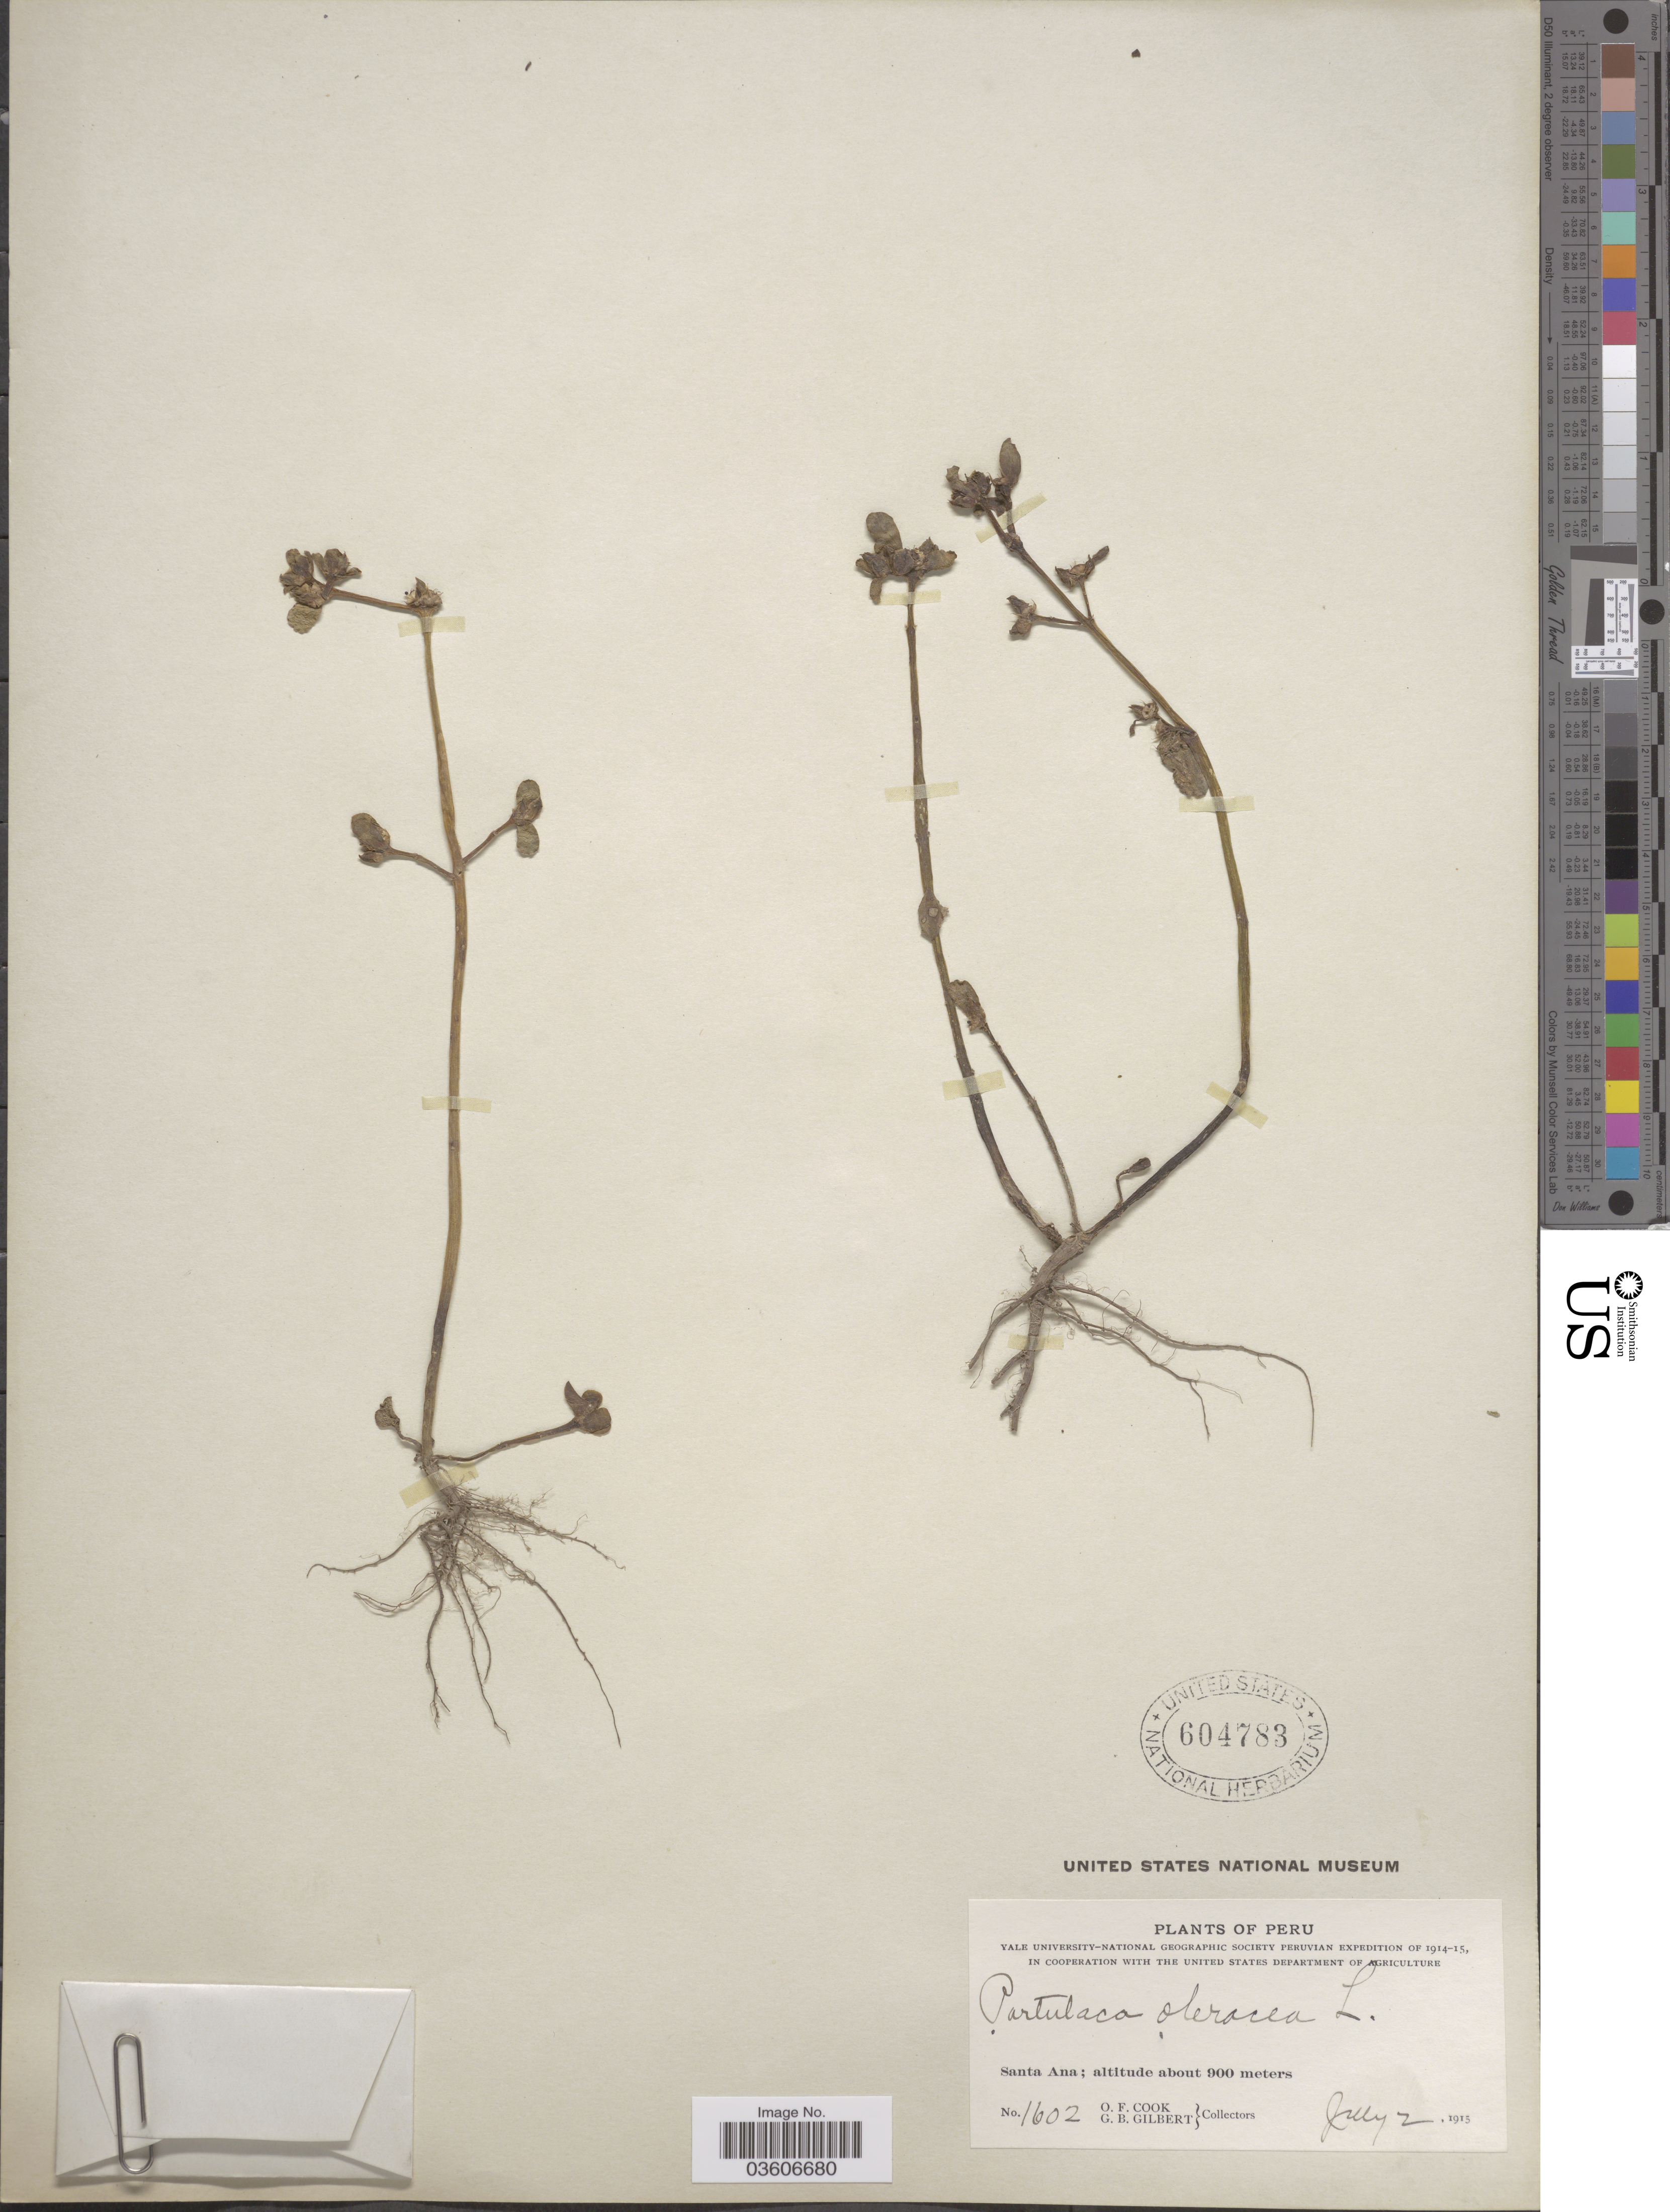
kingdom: Plantae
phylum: Tracheophyta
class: Magnoliopsida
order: Caryophyllales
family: Portulacaceae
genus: Portulaca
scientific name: Portulaca oleracea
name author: L.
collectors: O. F. Cook & G. B. Gilbert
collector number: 1602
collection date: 1915-07-02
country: Peru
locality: Santa Ana.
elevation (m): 900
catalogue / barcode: US 604783